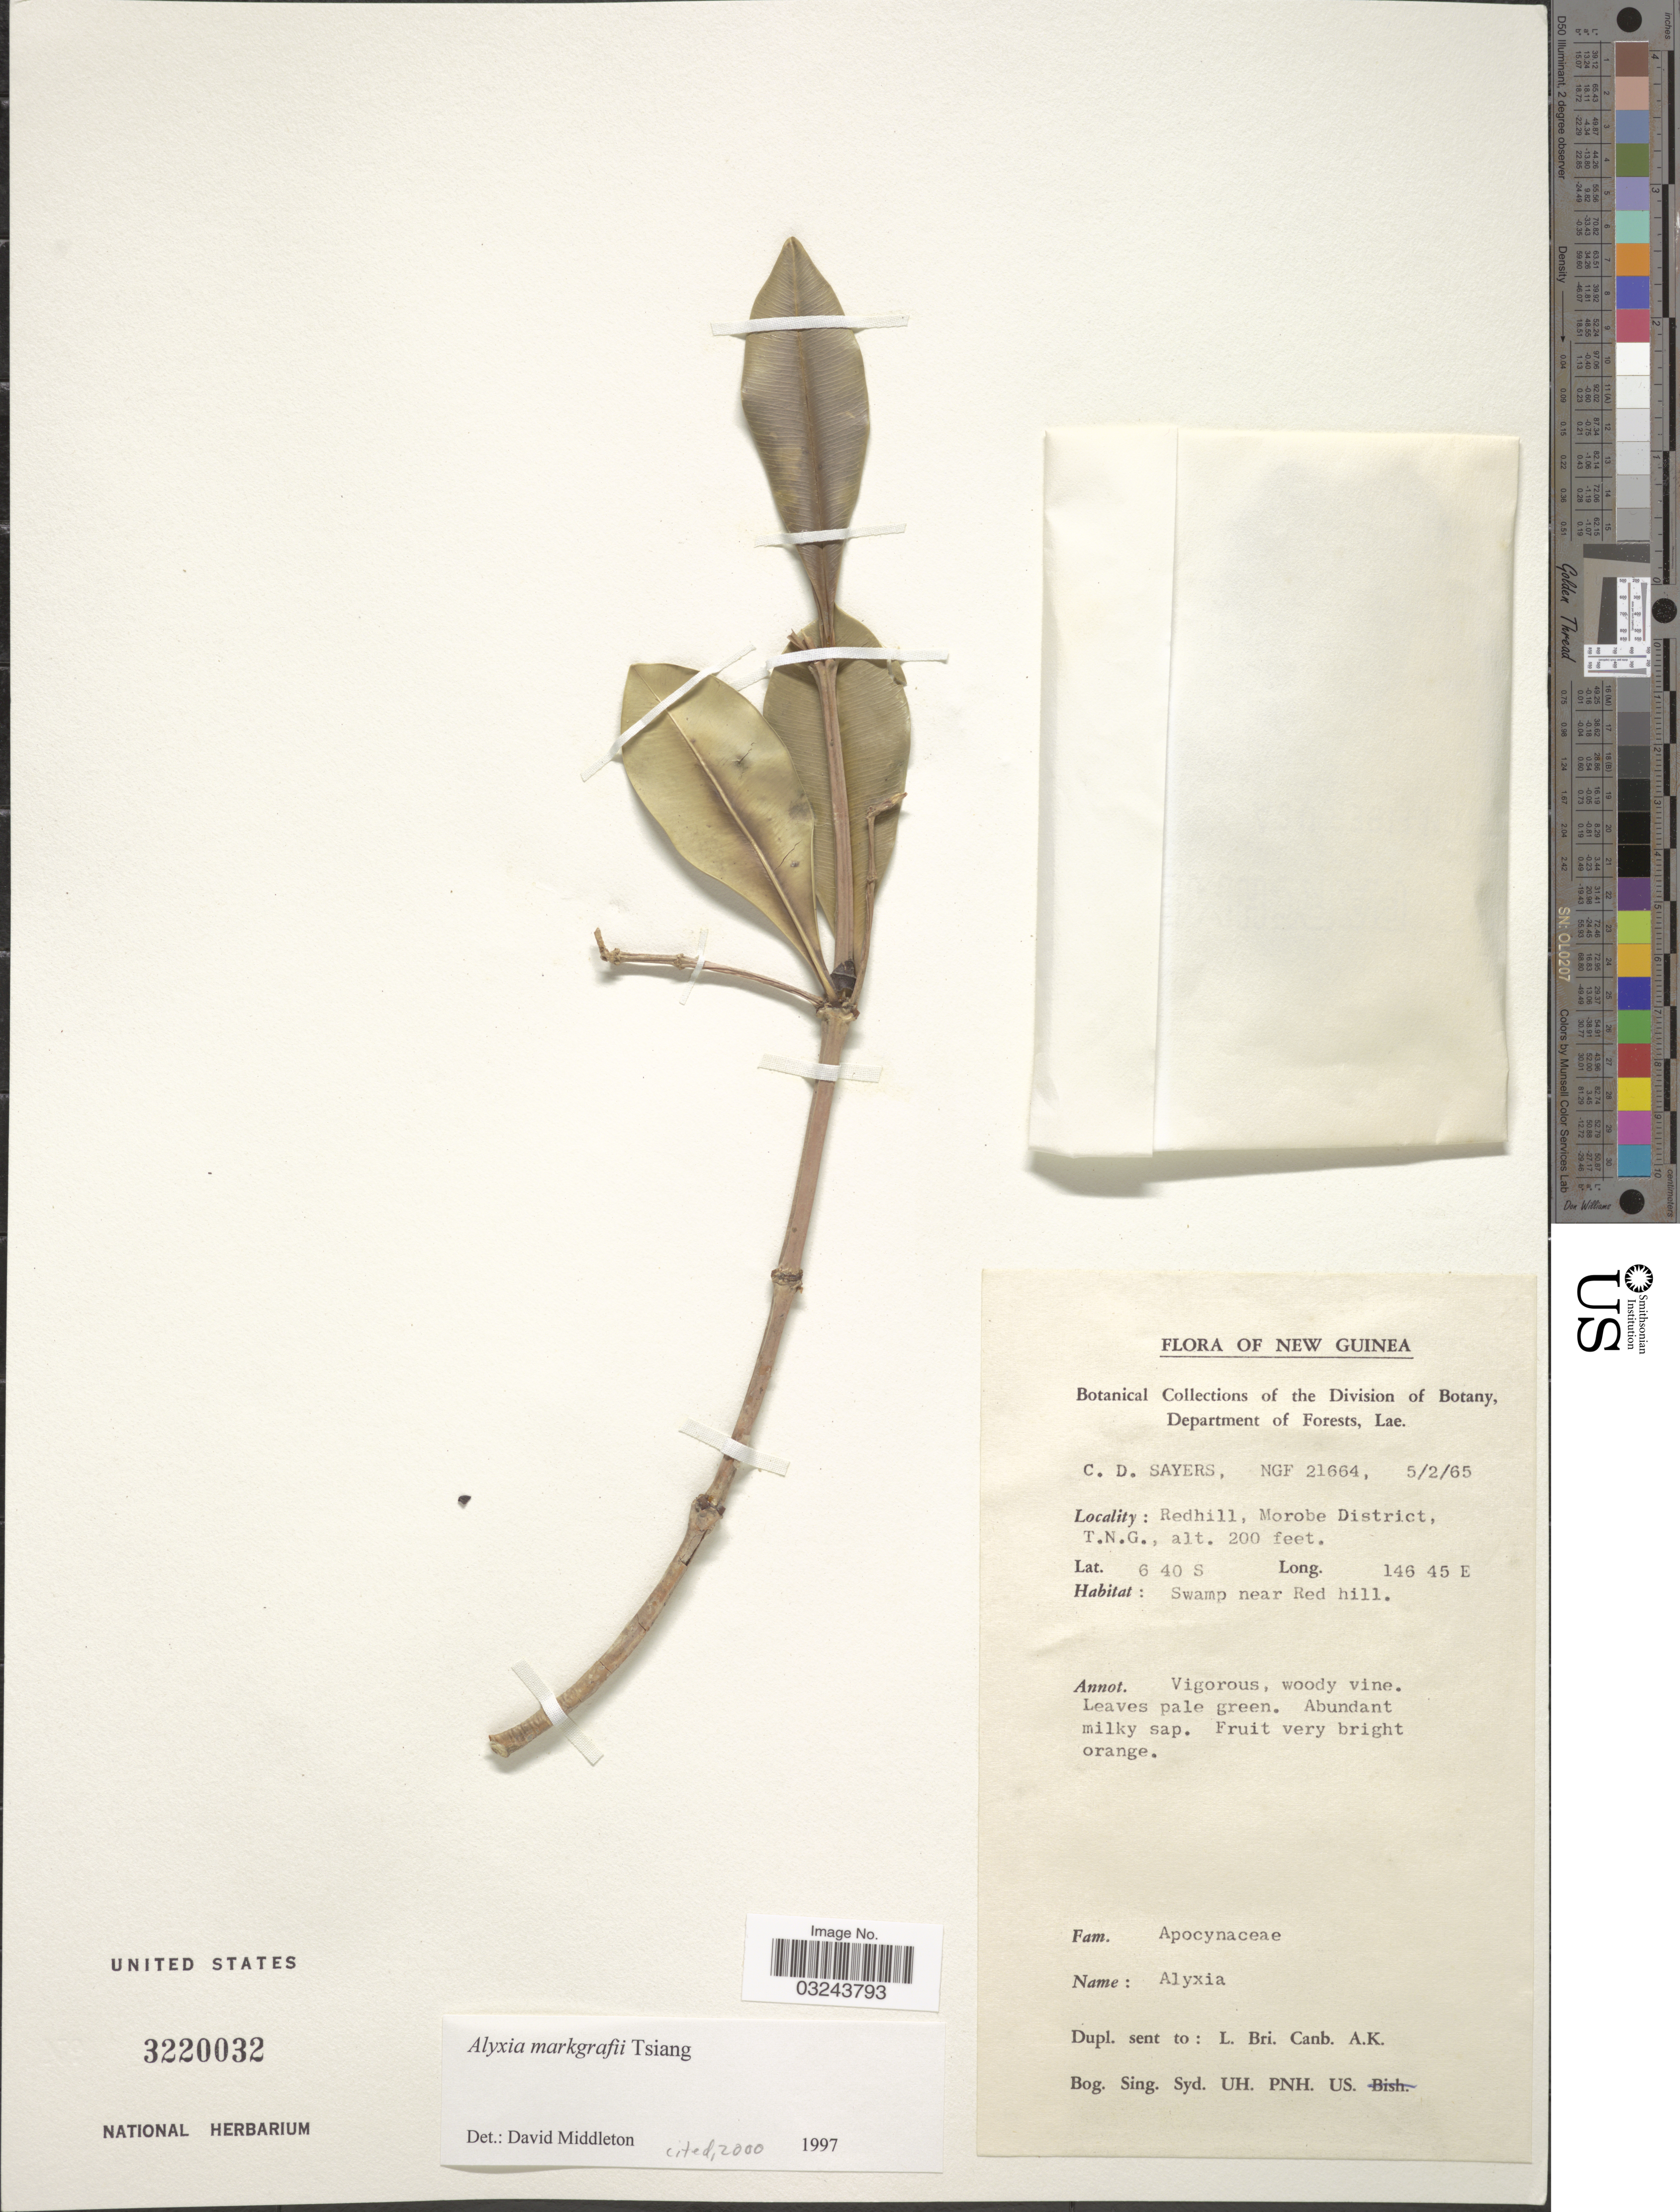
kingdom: Plantae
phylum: Tracheophyta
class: Magnoliopsida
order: Gentianales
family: Apocynaceae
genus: Alyxia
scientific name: Alyxia markgrafii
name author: Tsiang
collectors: C. Sayers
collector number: NGF21664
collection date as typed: Transcribed d/m/y: 5/2/65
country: Papua New Guinea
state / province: Morobe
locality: New Guinea. Redhill, Morobe District, T.N.G. Swamp near Red Hill.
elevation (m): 61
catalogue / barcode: US 3220032